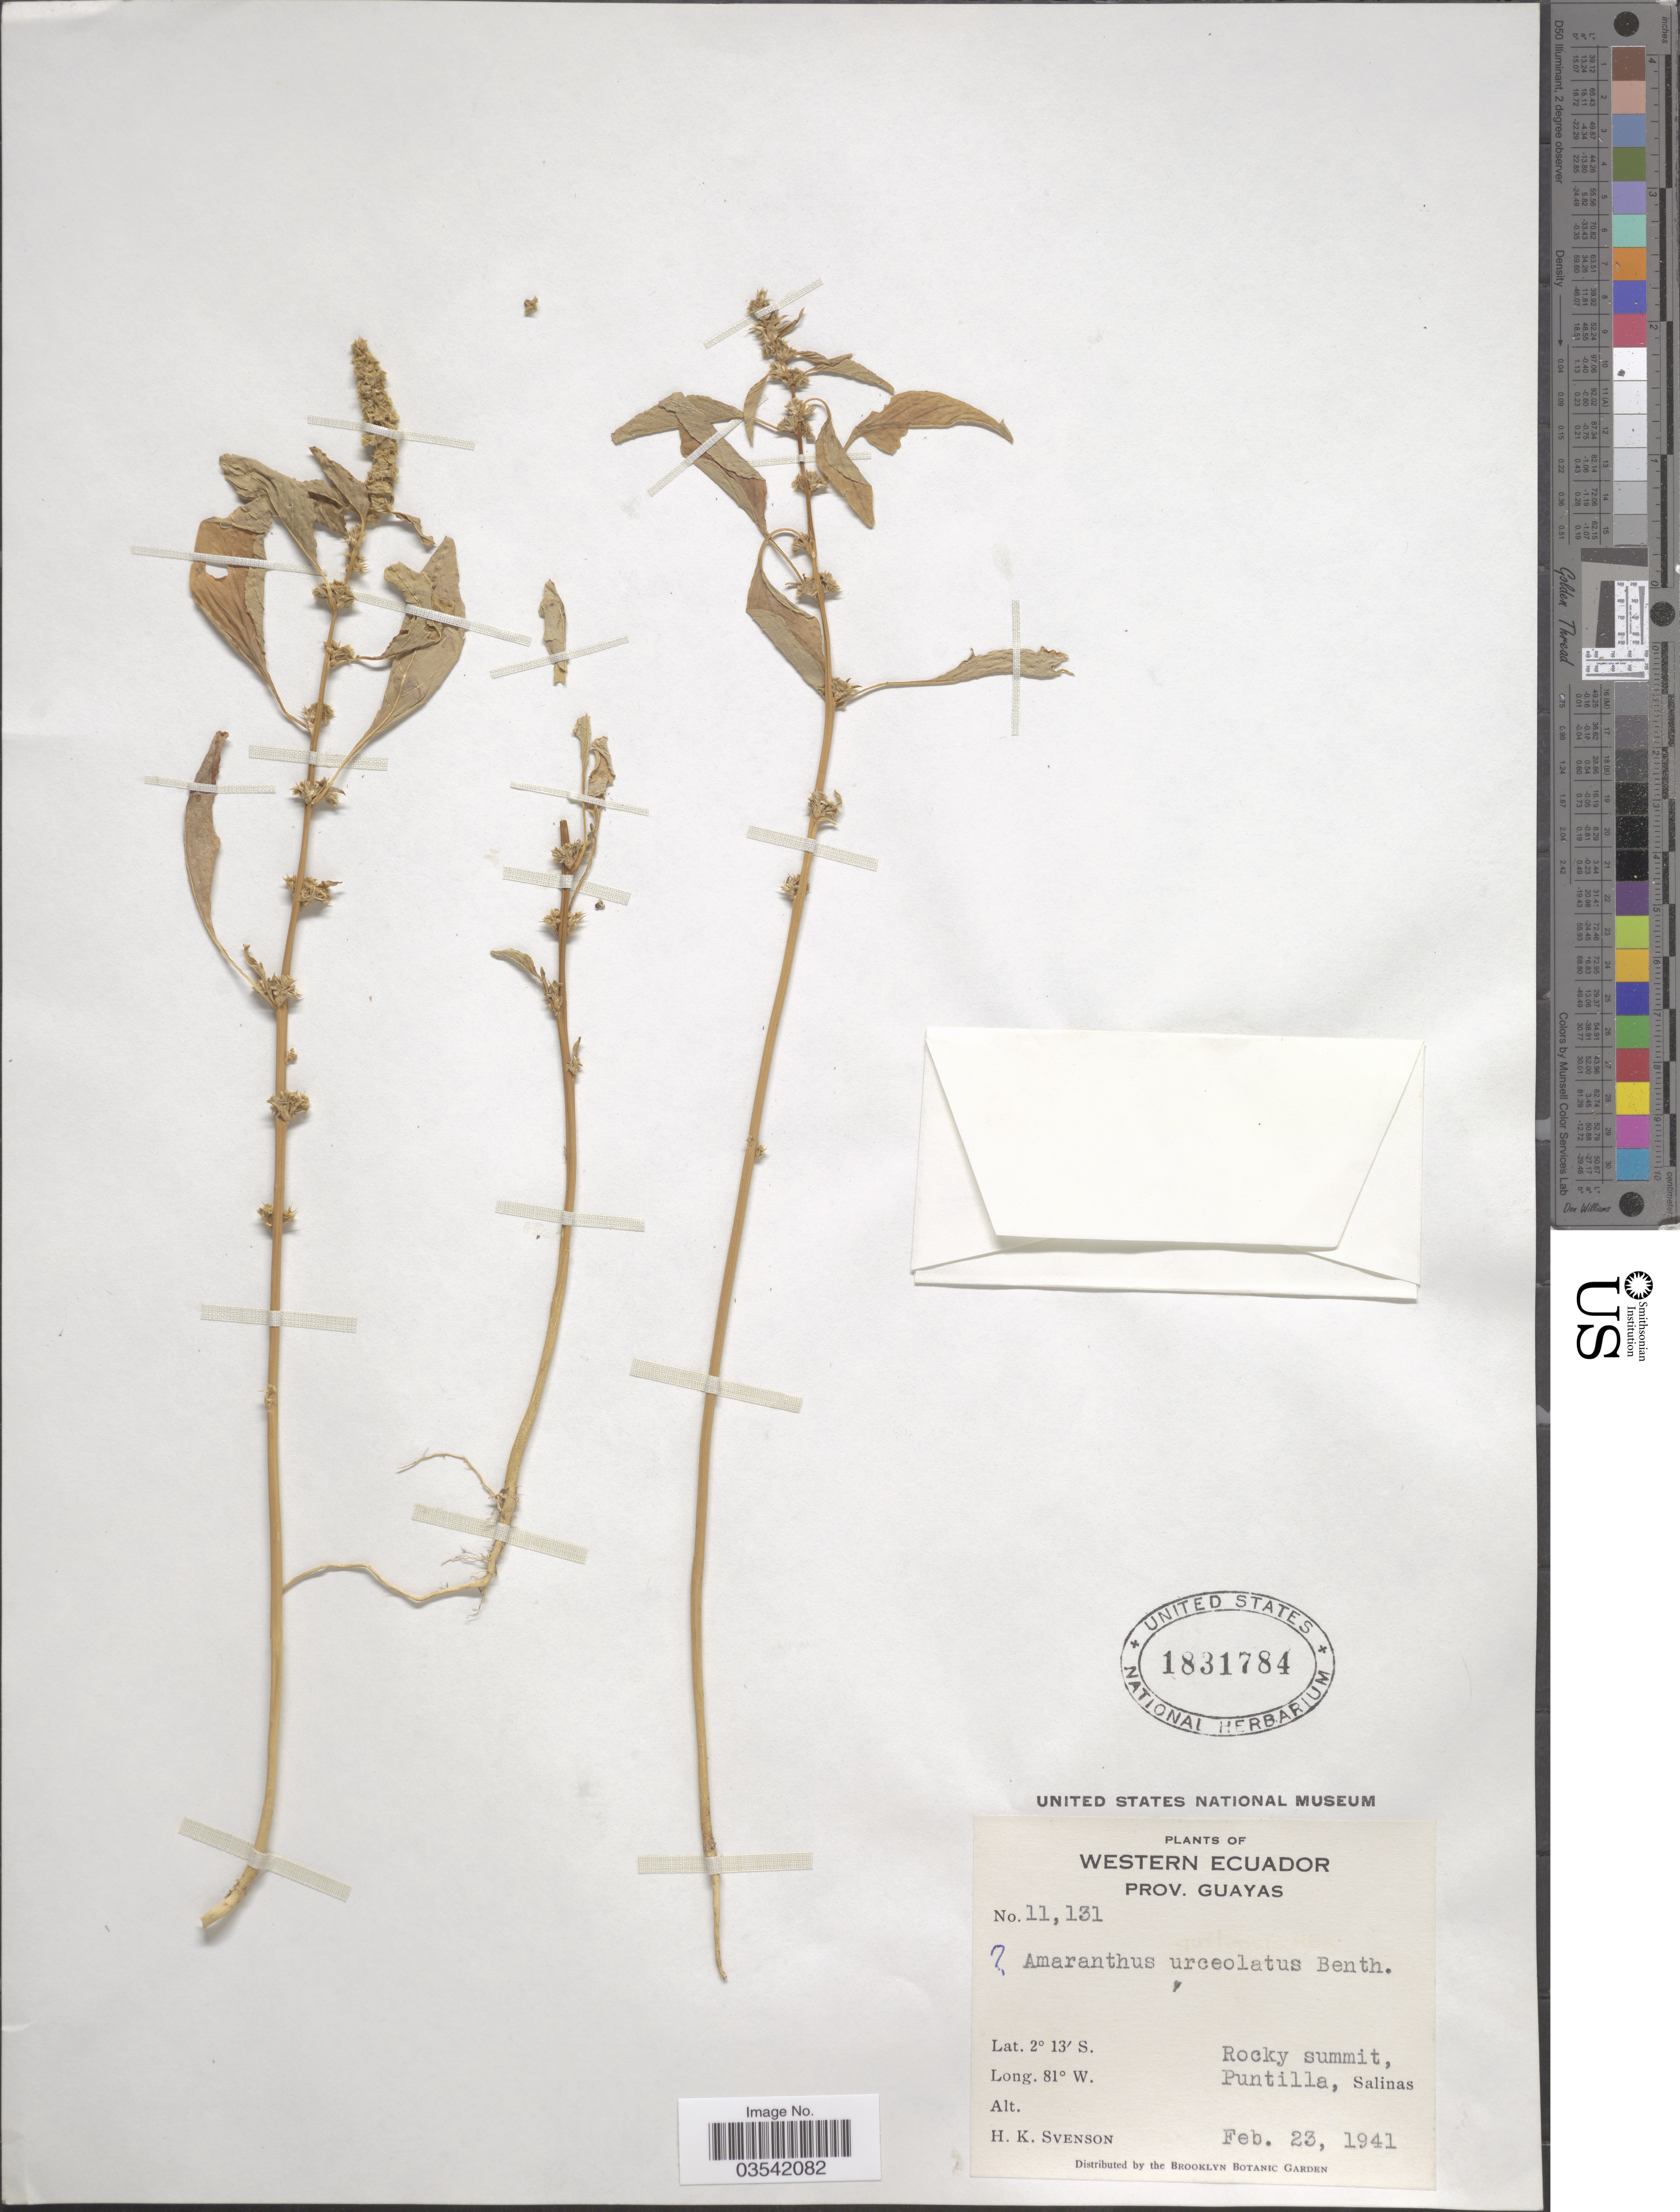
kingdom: Plantae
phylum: Tracheophyta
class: Magnoliopsida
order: Caryophyllales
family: Amaranthaceae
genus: Amaranthus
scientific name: Amaranthus urceolatus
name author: Benth.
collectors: H. K. Svenson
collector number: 11131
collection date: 1941-02-23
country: Ecuador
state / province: Guayas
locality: Western Ecuador, Puntilla, Salinas.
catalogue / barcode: US 1831784